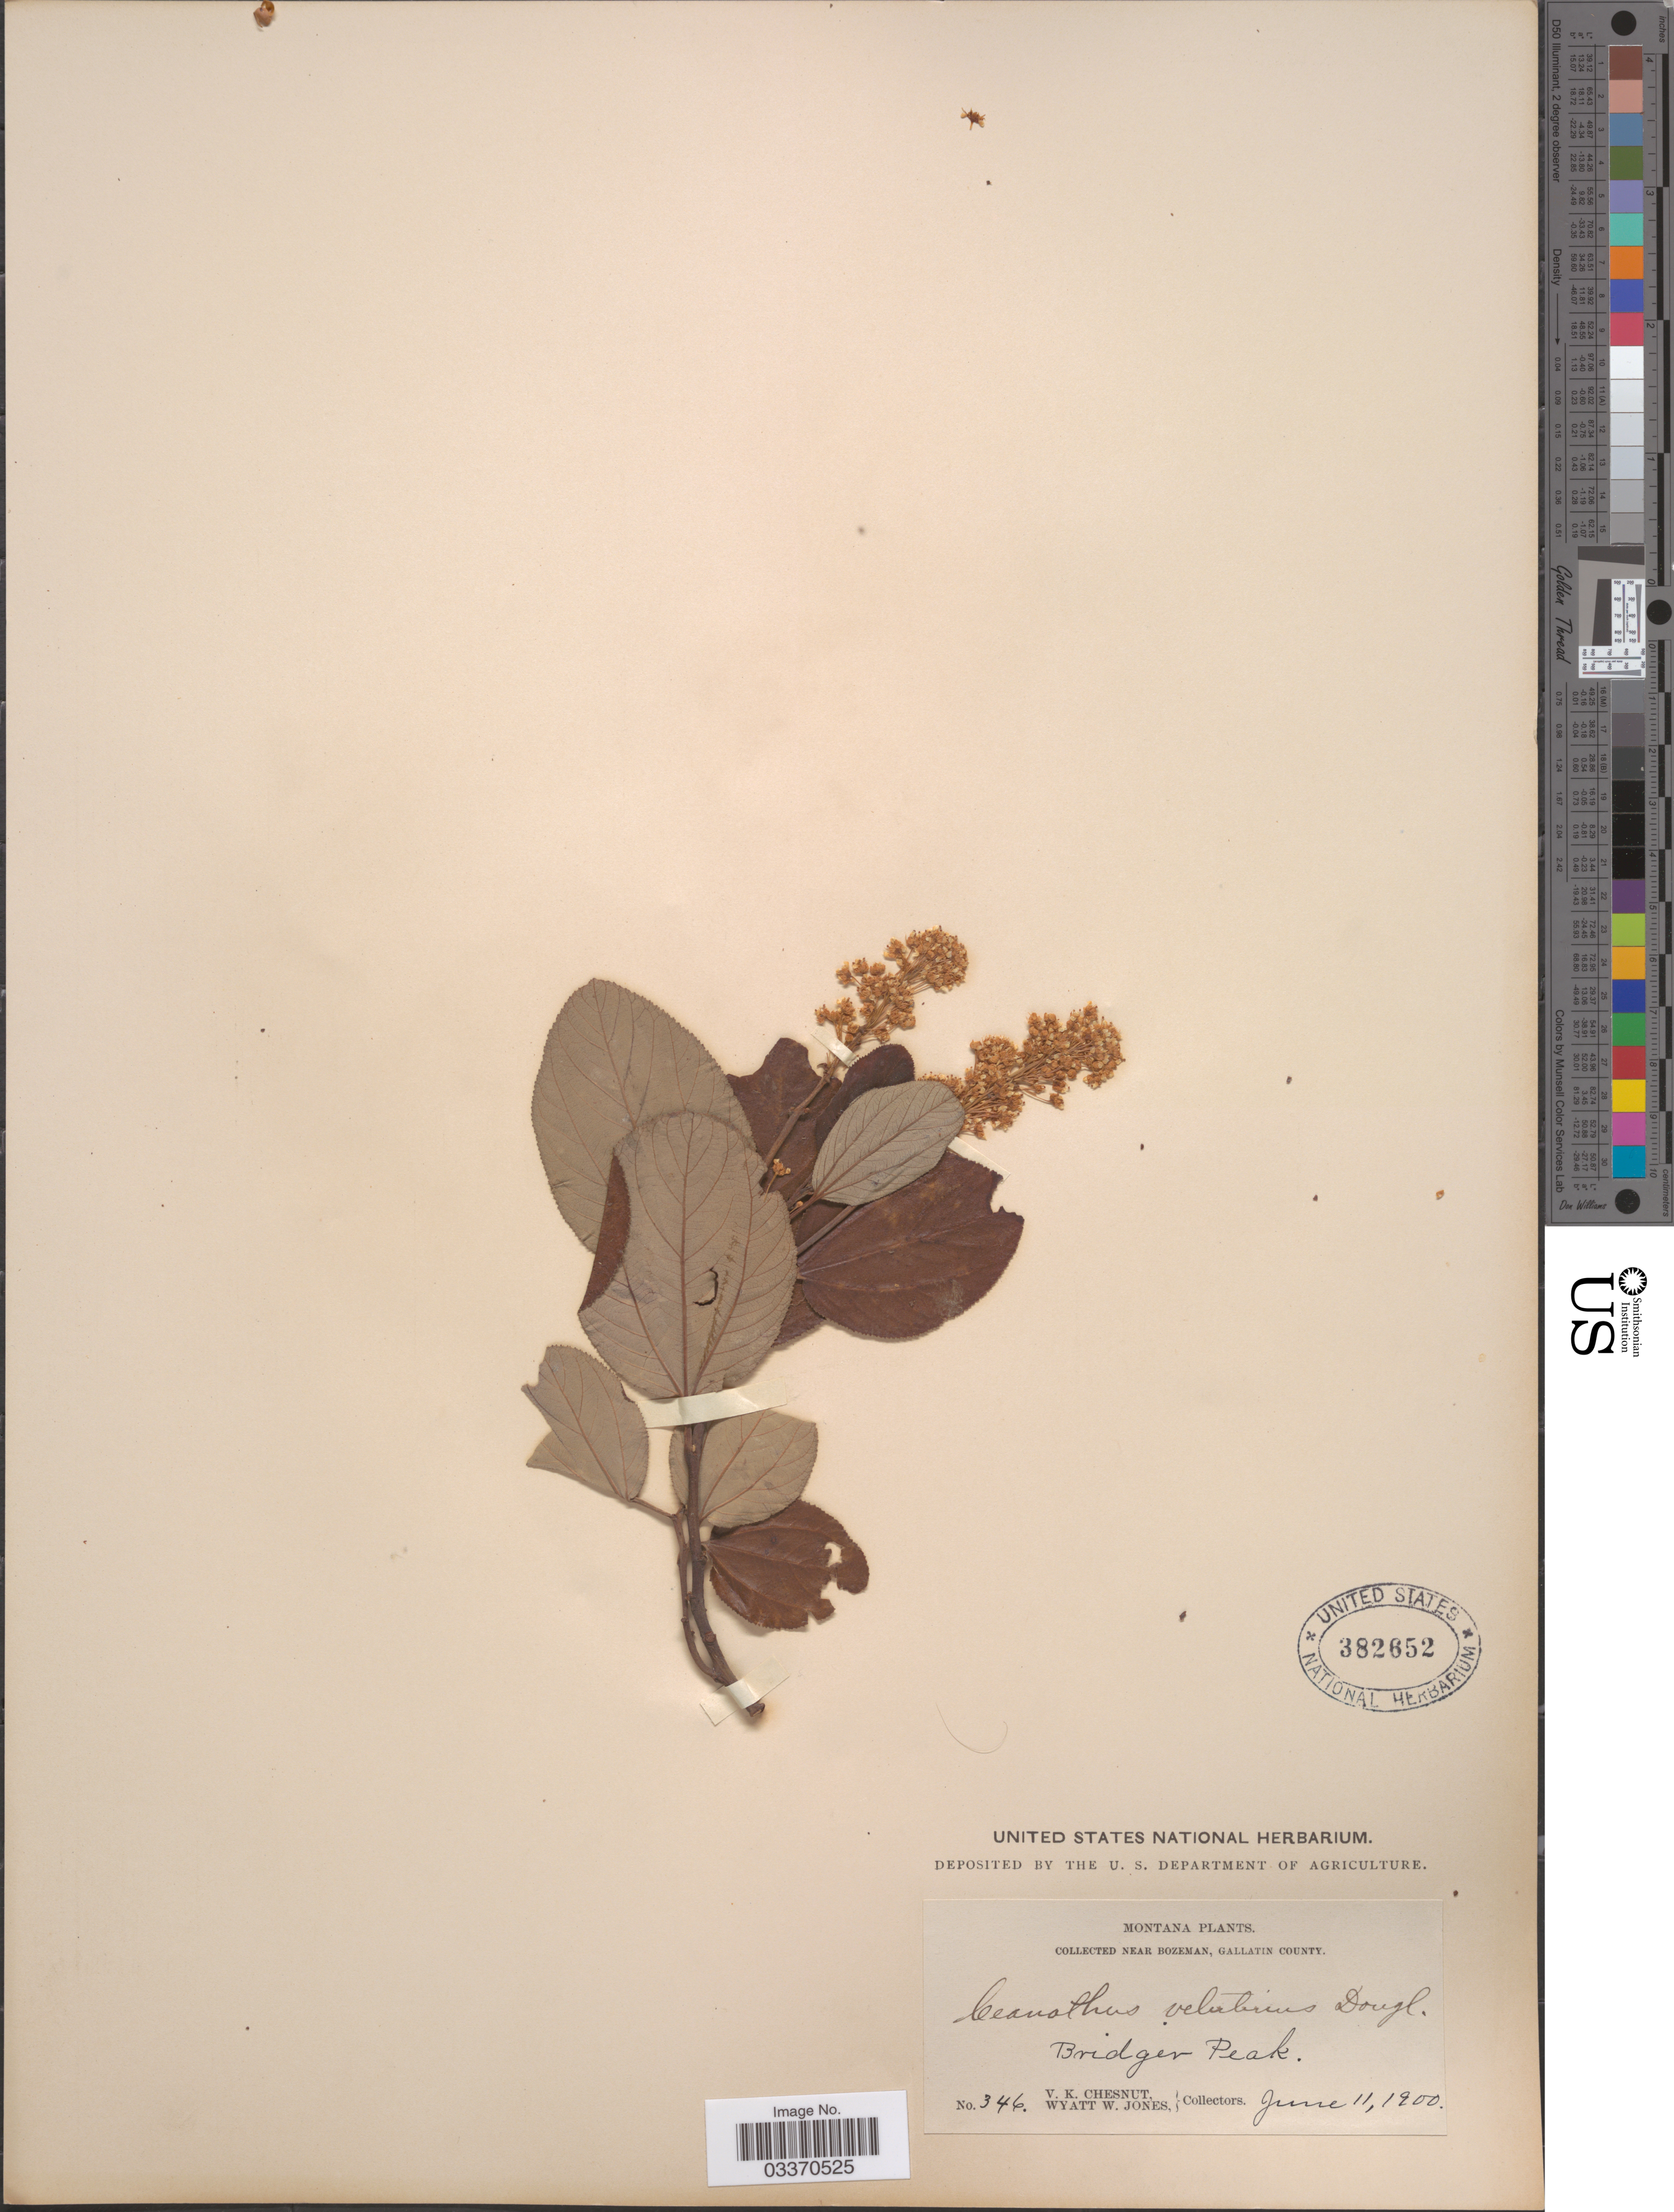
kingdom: Plantae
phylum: Tracheophyta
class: Magnoliopsida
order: Rosales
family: Rhamnaceae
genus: Ceanothus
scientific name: Ceanothus velutinus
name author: Douglas ex Hook.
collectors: V. Chesnut & W. W. Jones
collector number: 346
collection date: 1900-06-11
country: United States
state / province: Montana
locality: Near Bozeman, Gallatin County. Bridger Peak.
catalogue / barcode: US 382652